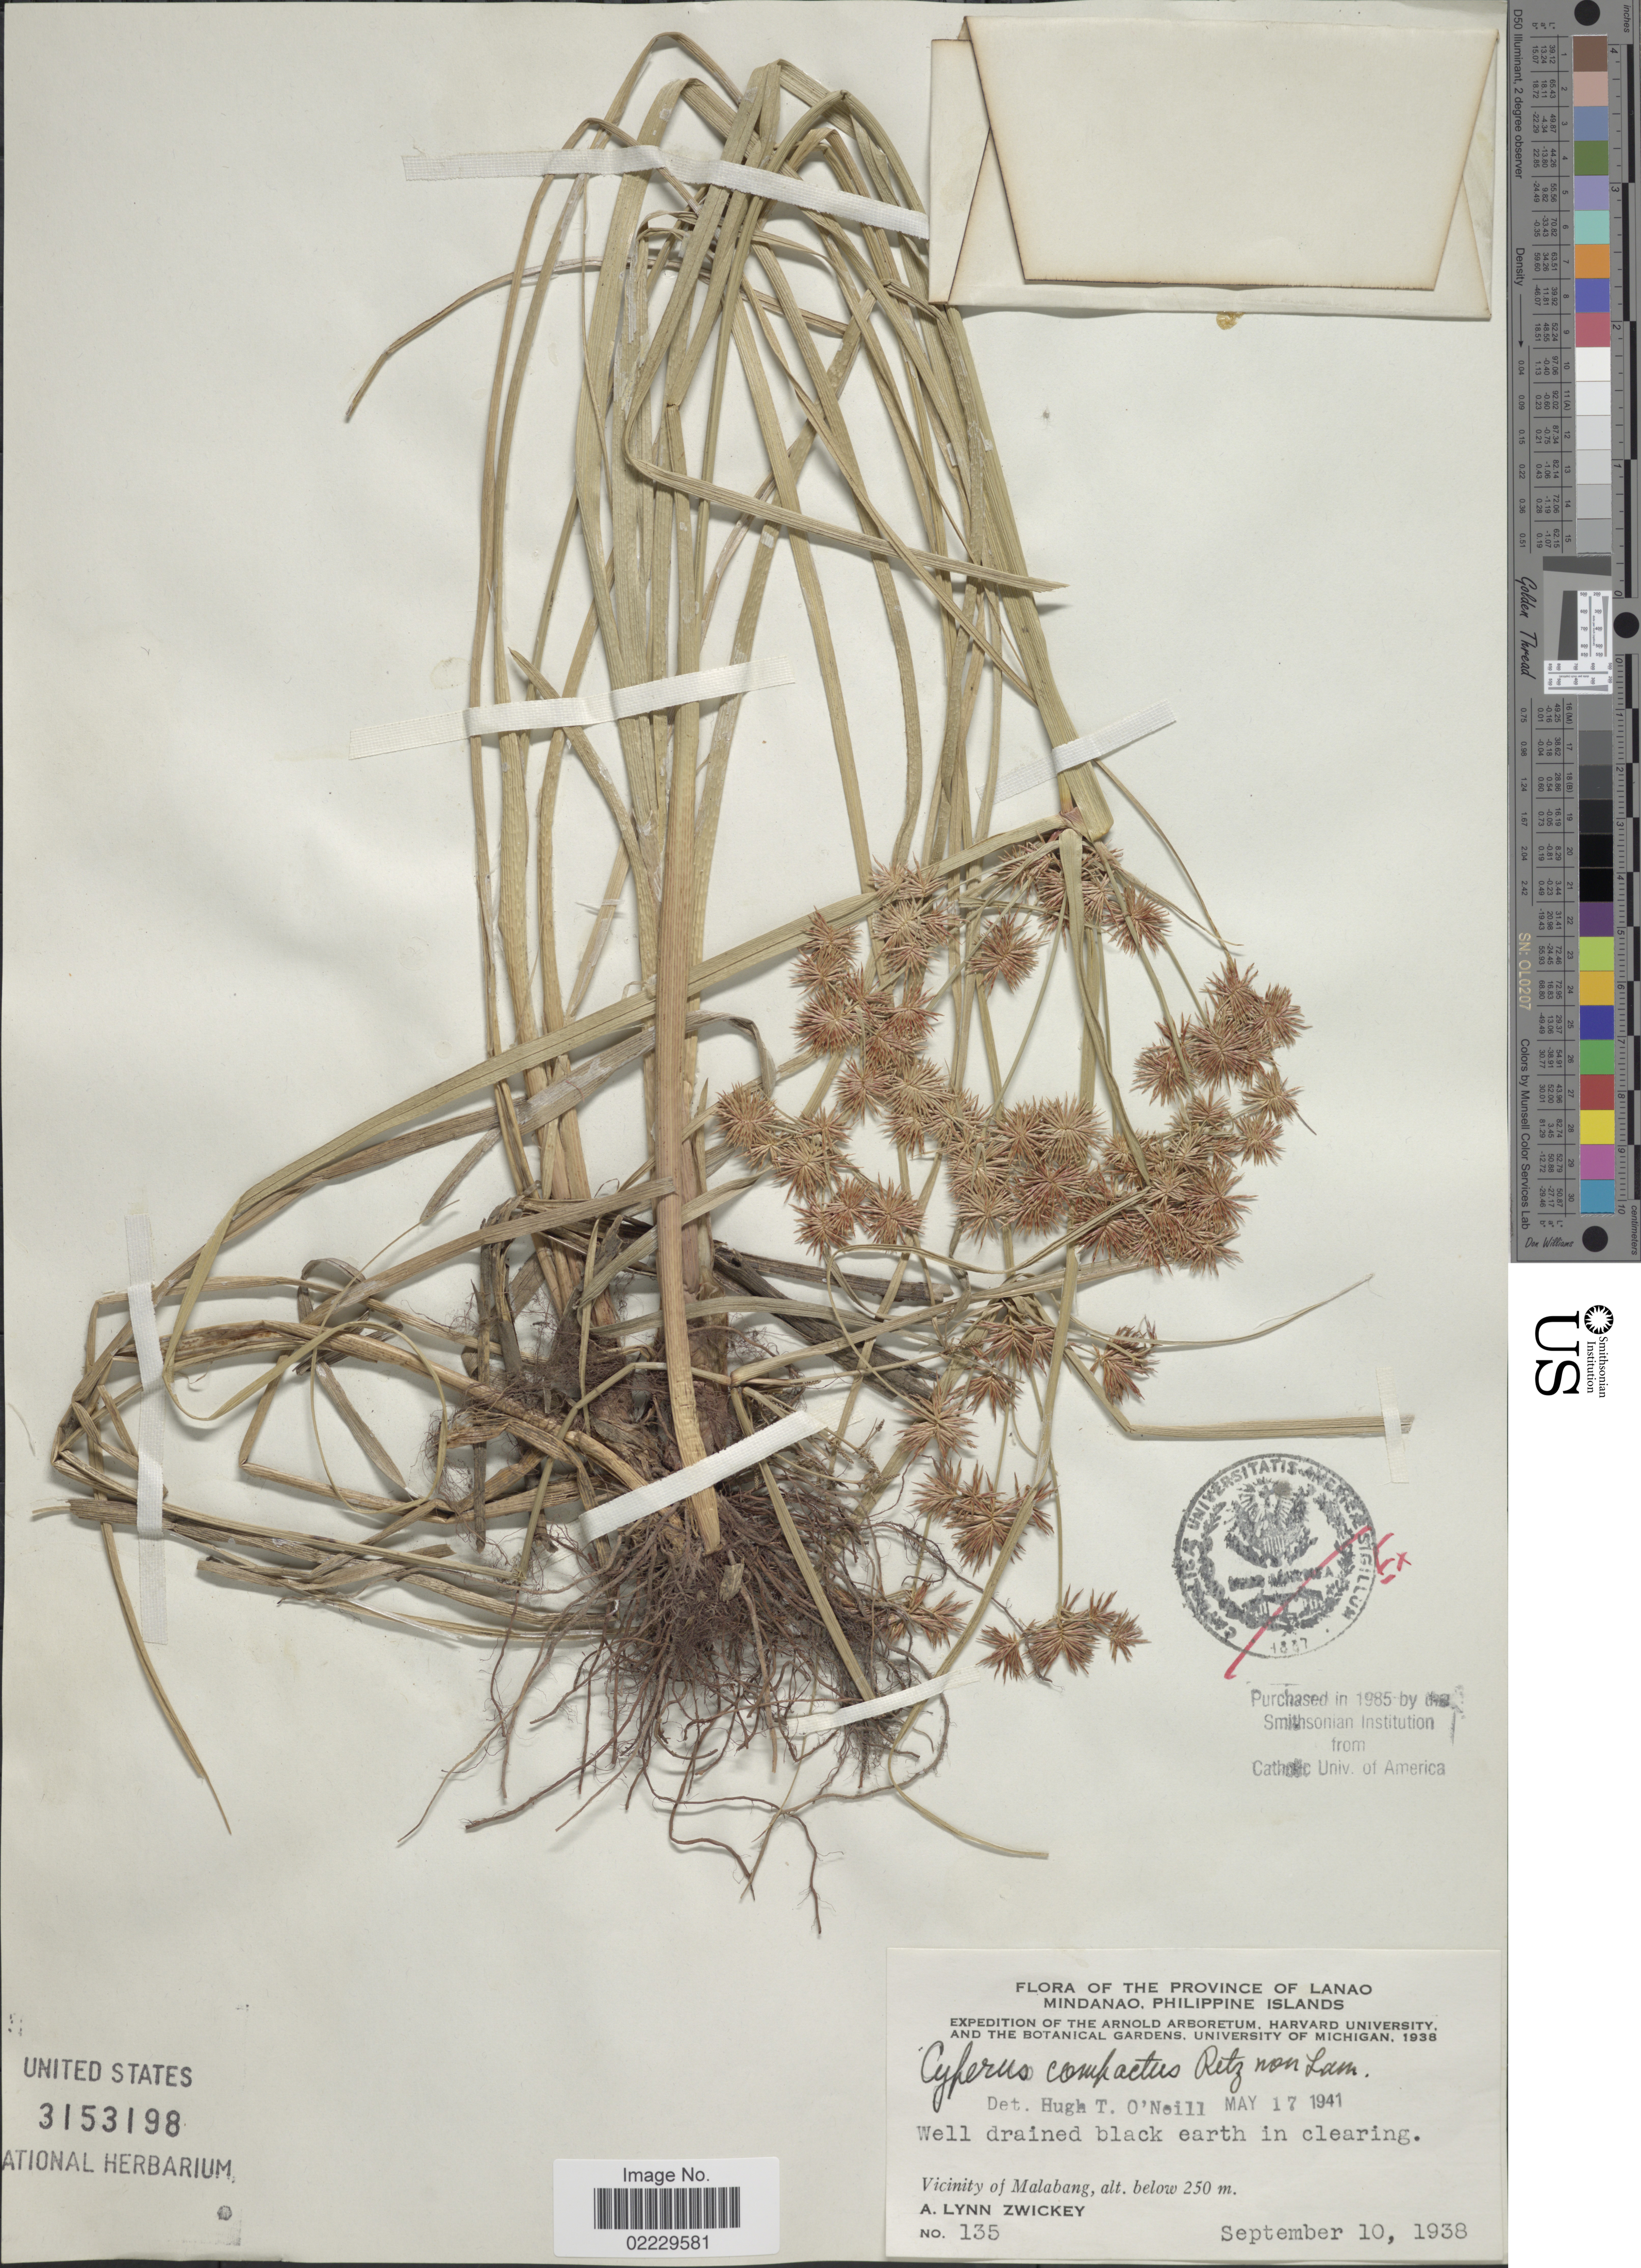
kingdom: Plantae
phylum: Tracheophyta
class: Liliopsida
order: Poales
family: Cyperaceae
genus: Cyperus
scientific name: Cyperus compactus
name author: Retz.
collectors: A. Zwickey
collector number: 135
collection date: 1938-09-10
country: Philippines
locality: Province of Lanao, Mindanao, Philippine Islands, Vicinity of Malabang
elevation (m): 250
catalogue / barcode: US 3153198